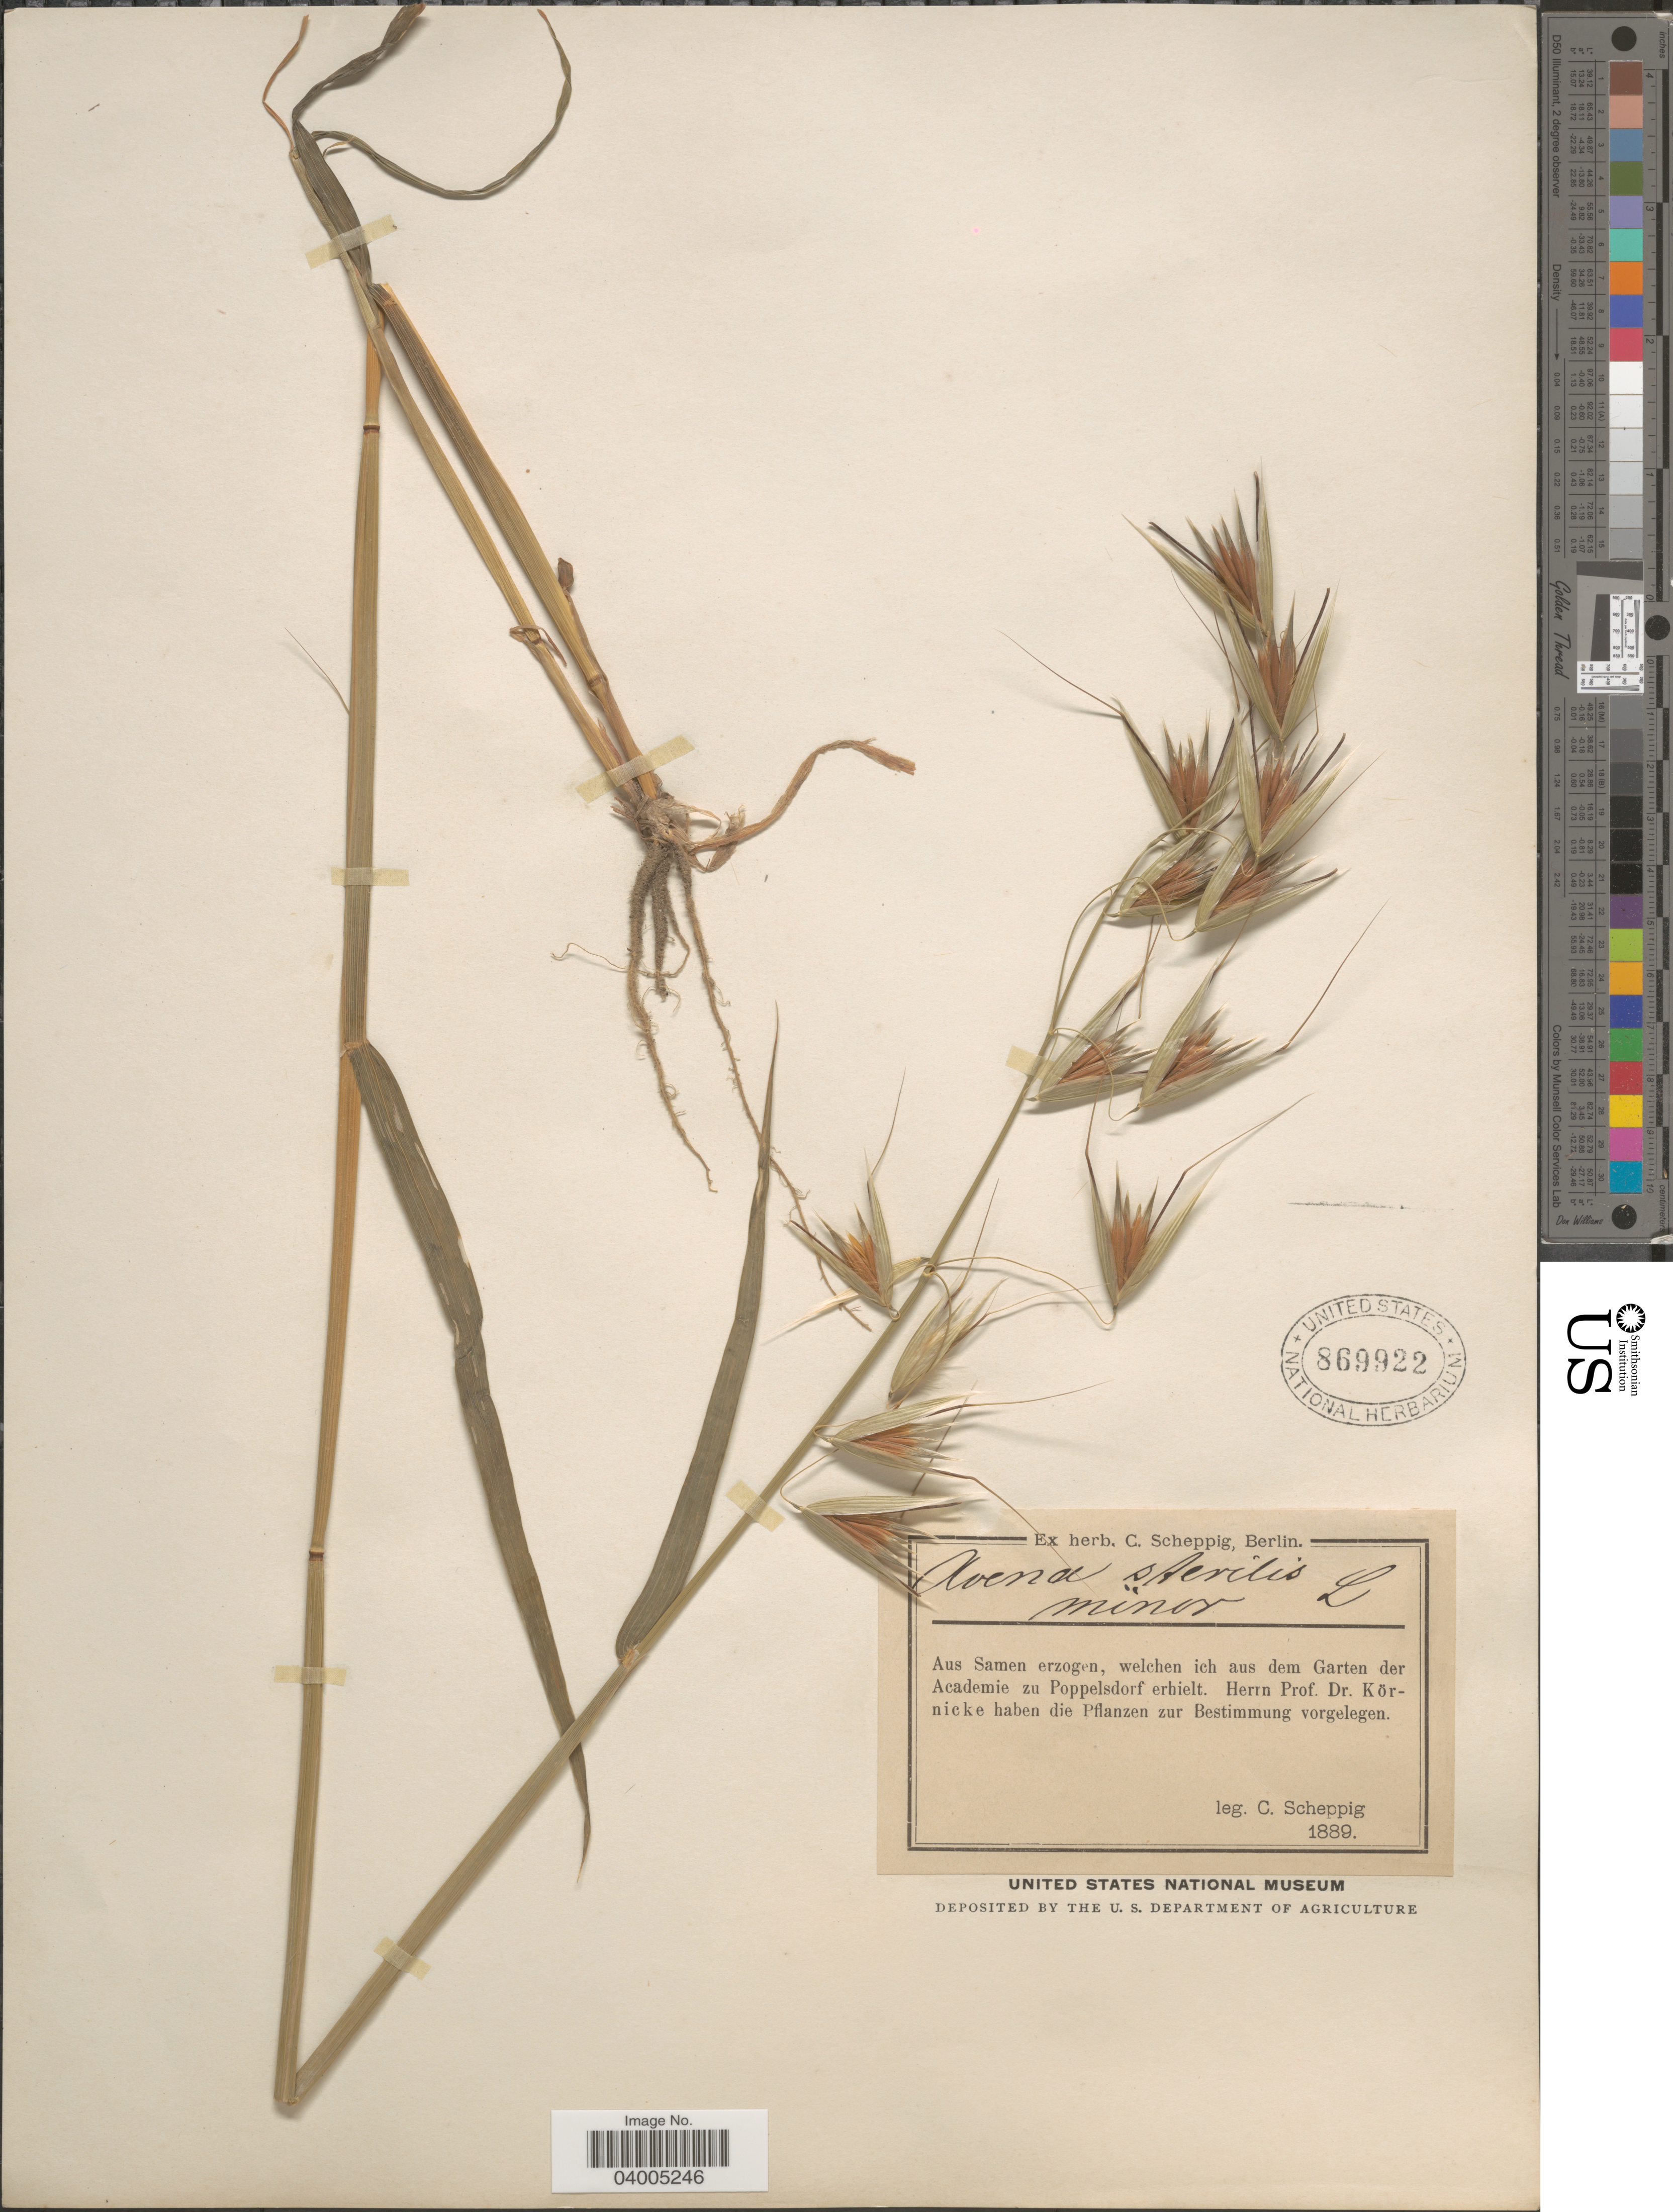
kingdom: Plantae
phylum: Tracheophyta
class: Liliopsida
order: Poales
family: Poaceae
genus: Avena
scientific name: Avena fatua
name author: L.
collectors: C. Scheppig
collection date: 1889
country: Germany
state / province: Berlin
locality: Aus Samen erzogen, welchen ich aus dem Garten der Academie zu Poppelsdorf erhielt.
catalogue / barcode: US 869922